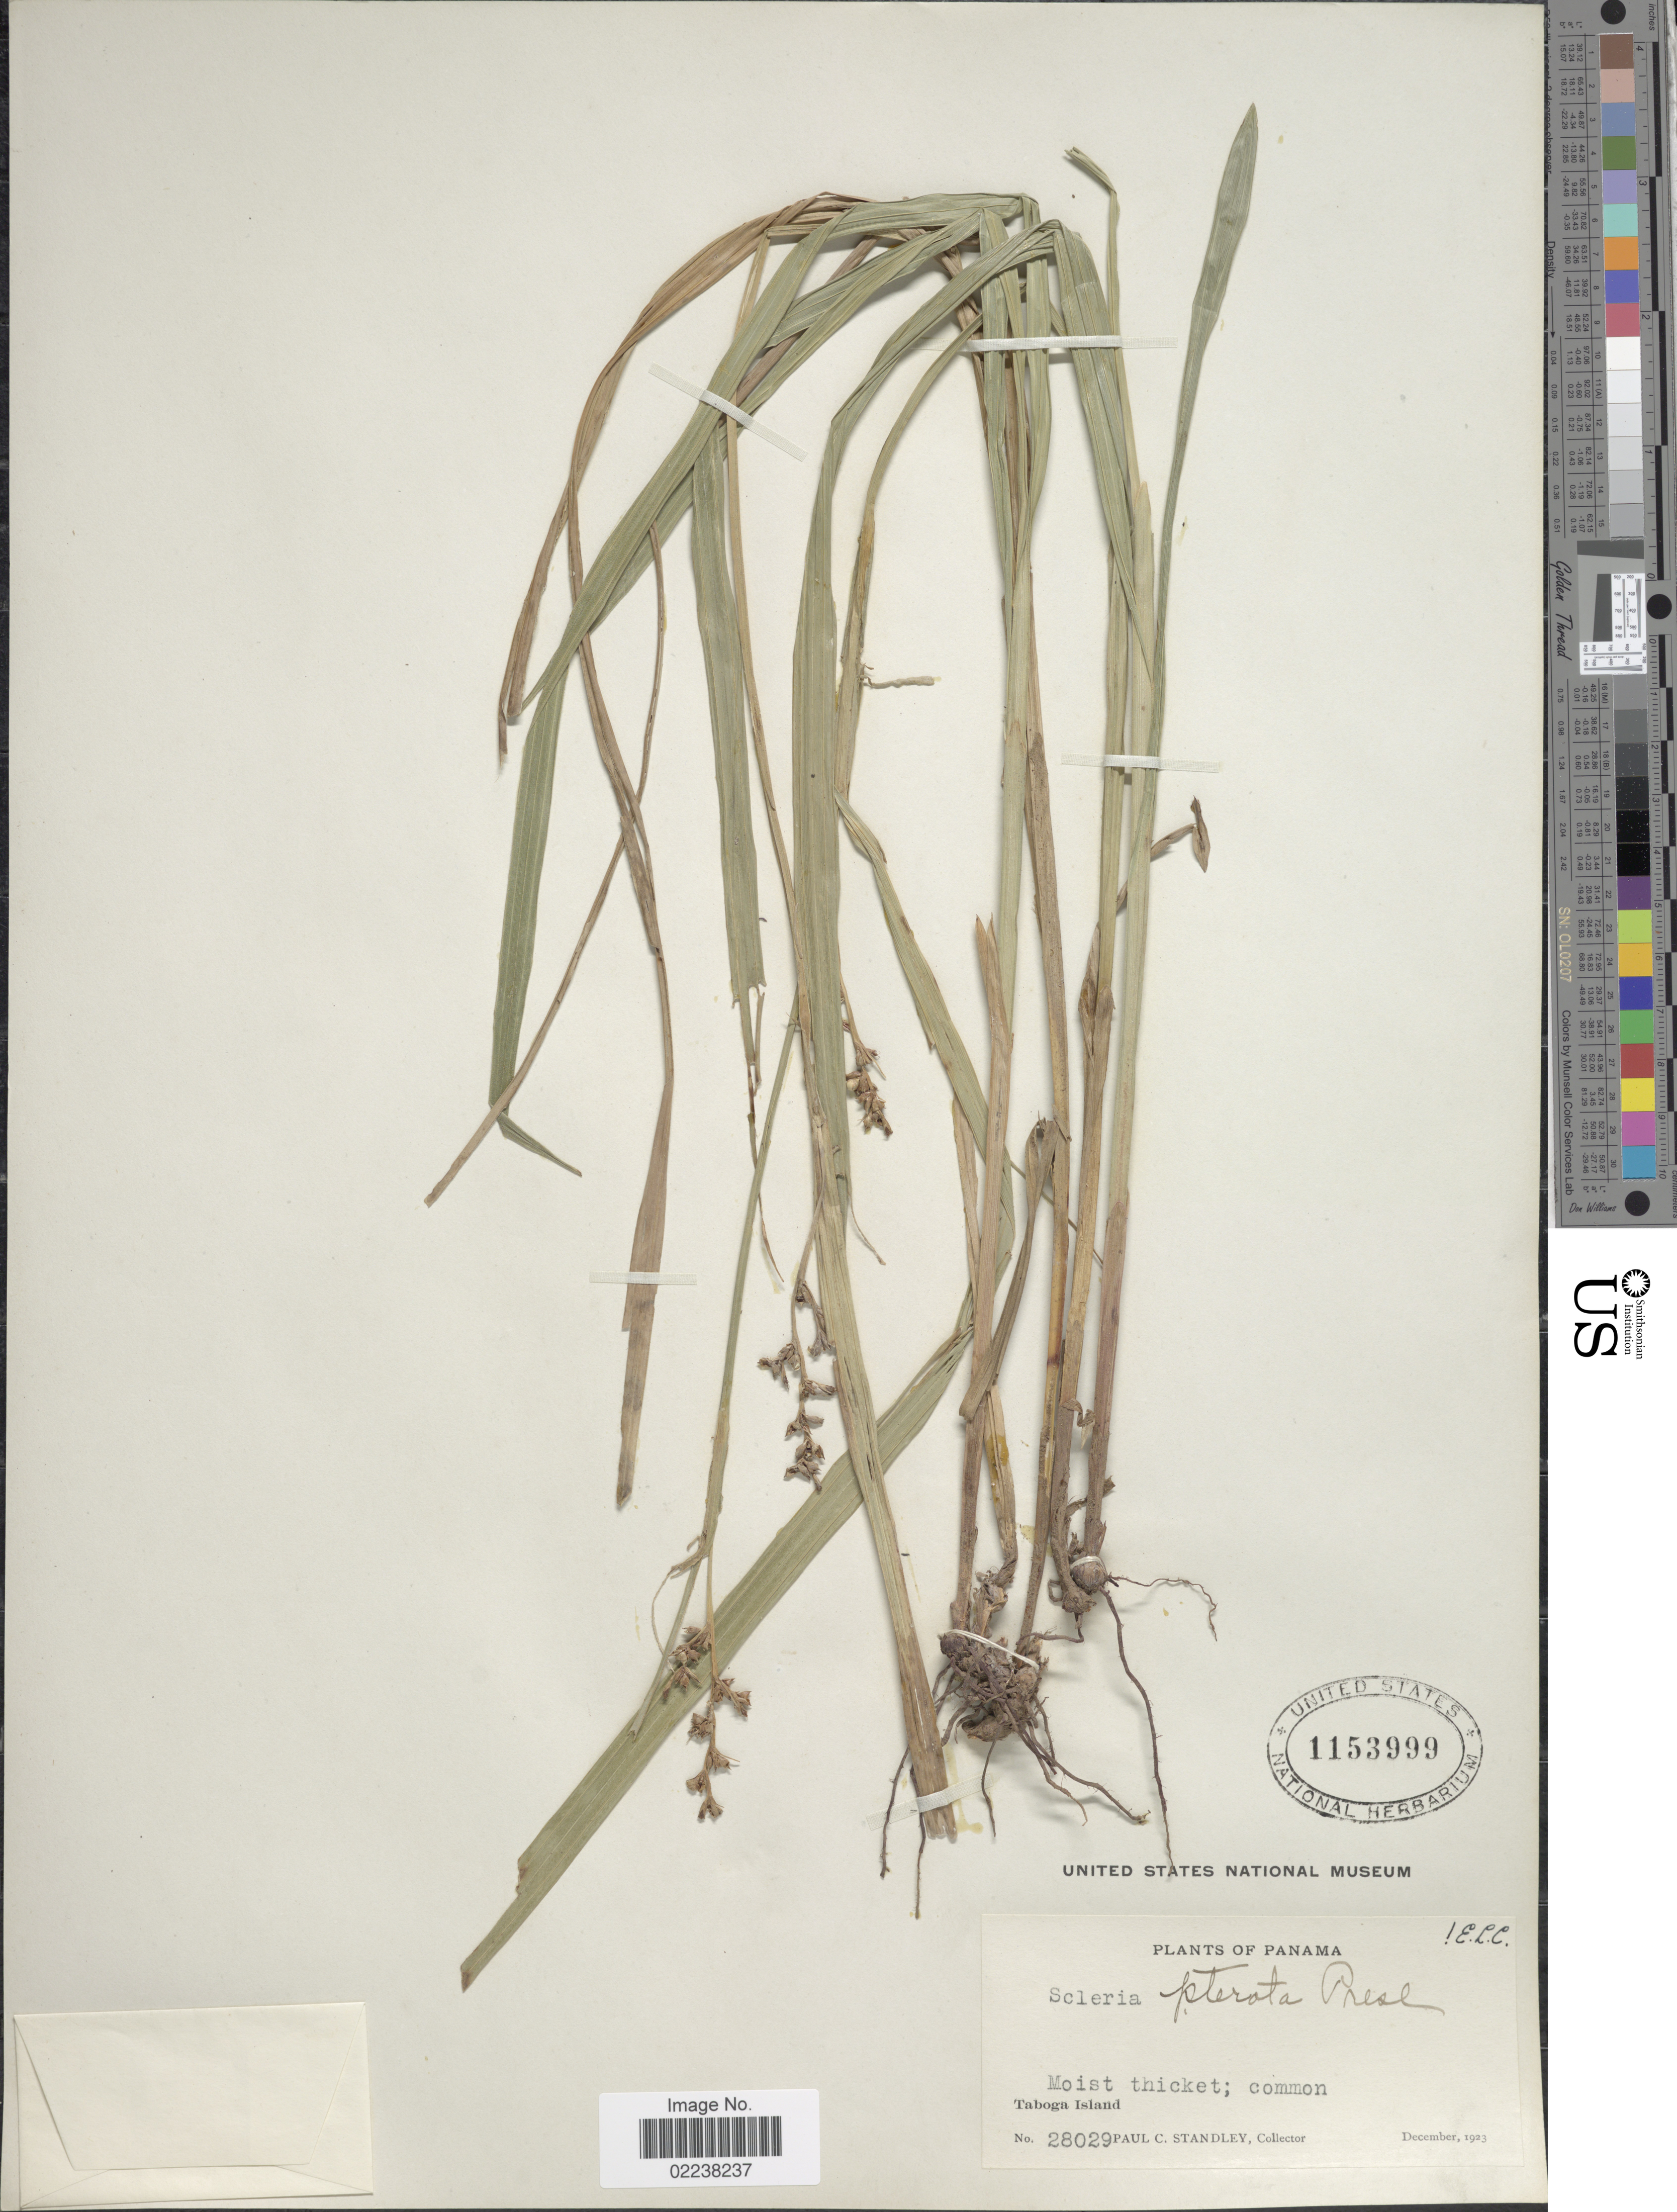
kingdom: Plantae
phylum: Tracheophyta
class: Liliopsida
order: Poales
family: Cyperaceae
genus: Scleria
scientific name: Scleria gaertneri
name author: Raddi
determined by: Strong, Mark T., (BOT), Smithsonian Institution - National Museum of Natural History (UNITED STATES)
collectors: P. C. Standley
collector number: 28029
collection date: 1923-12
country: Panama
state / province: Panamá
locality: Taboga Island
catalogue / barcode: US 1153999